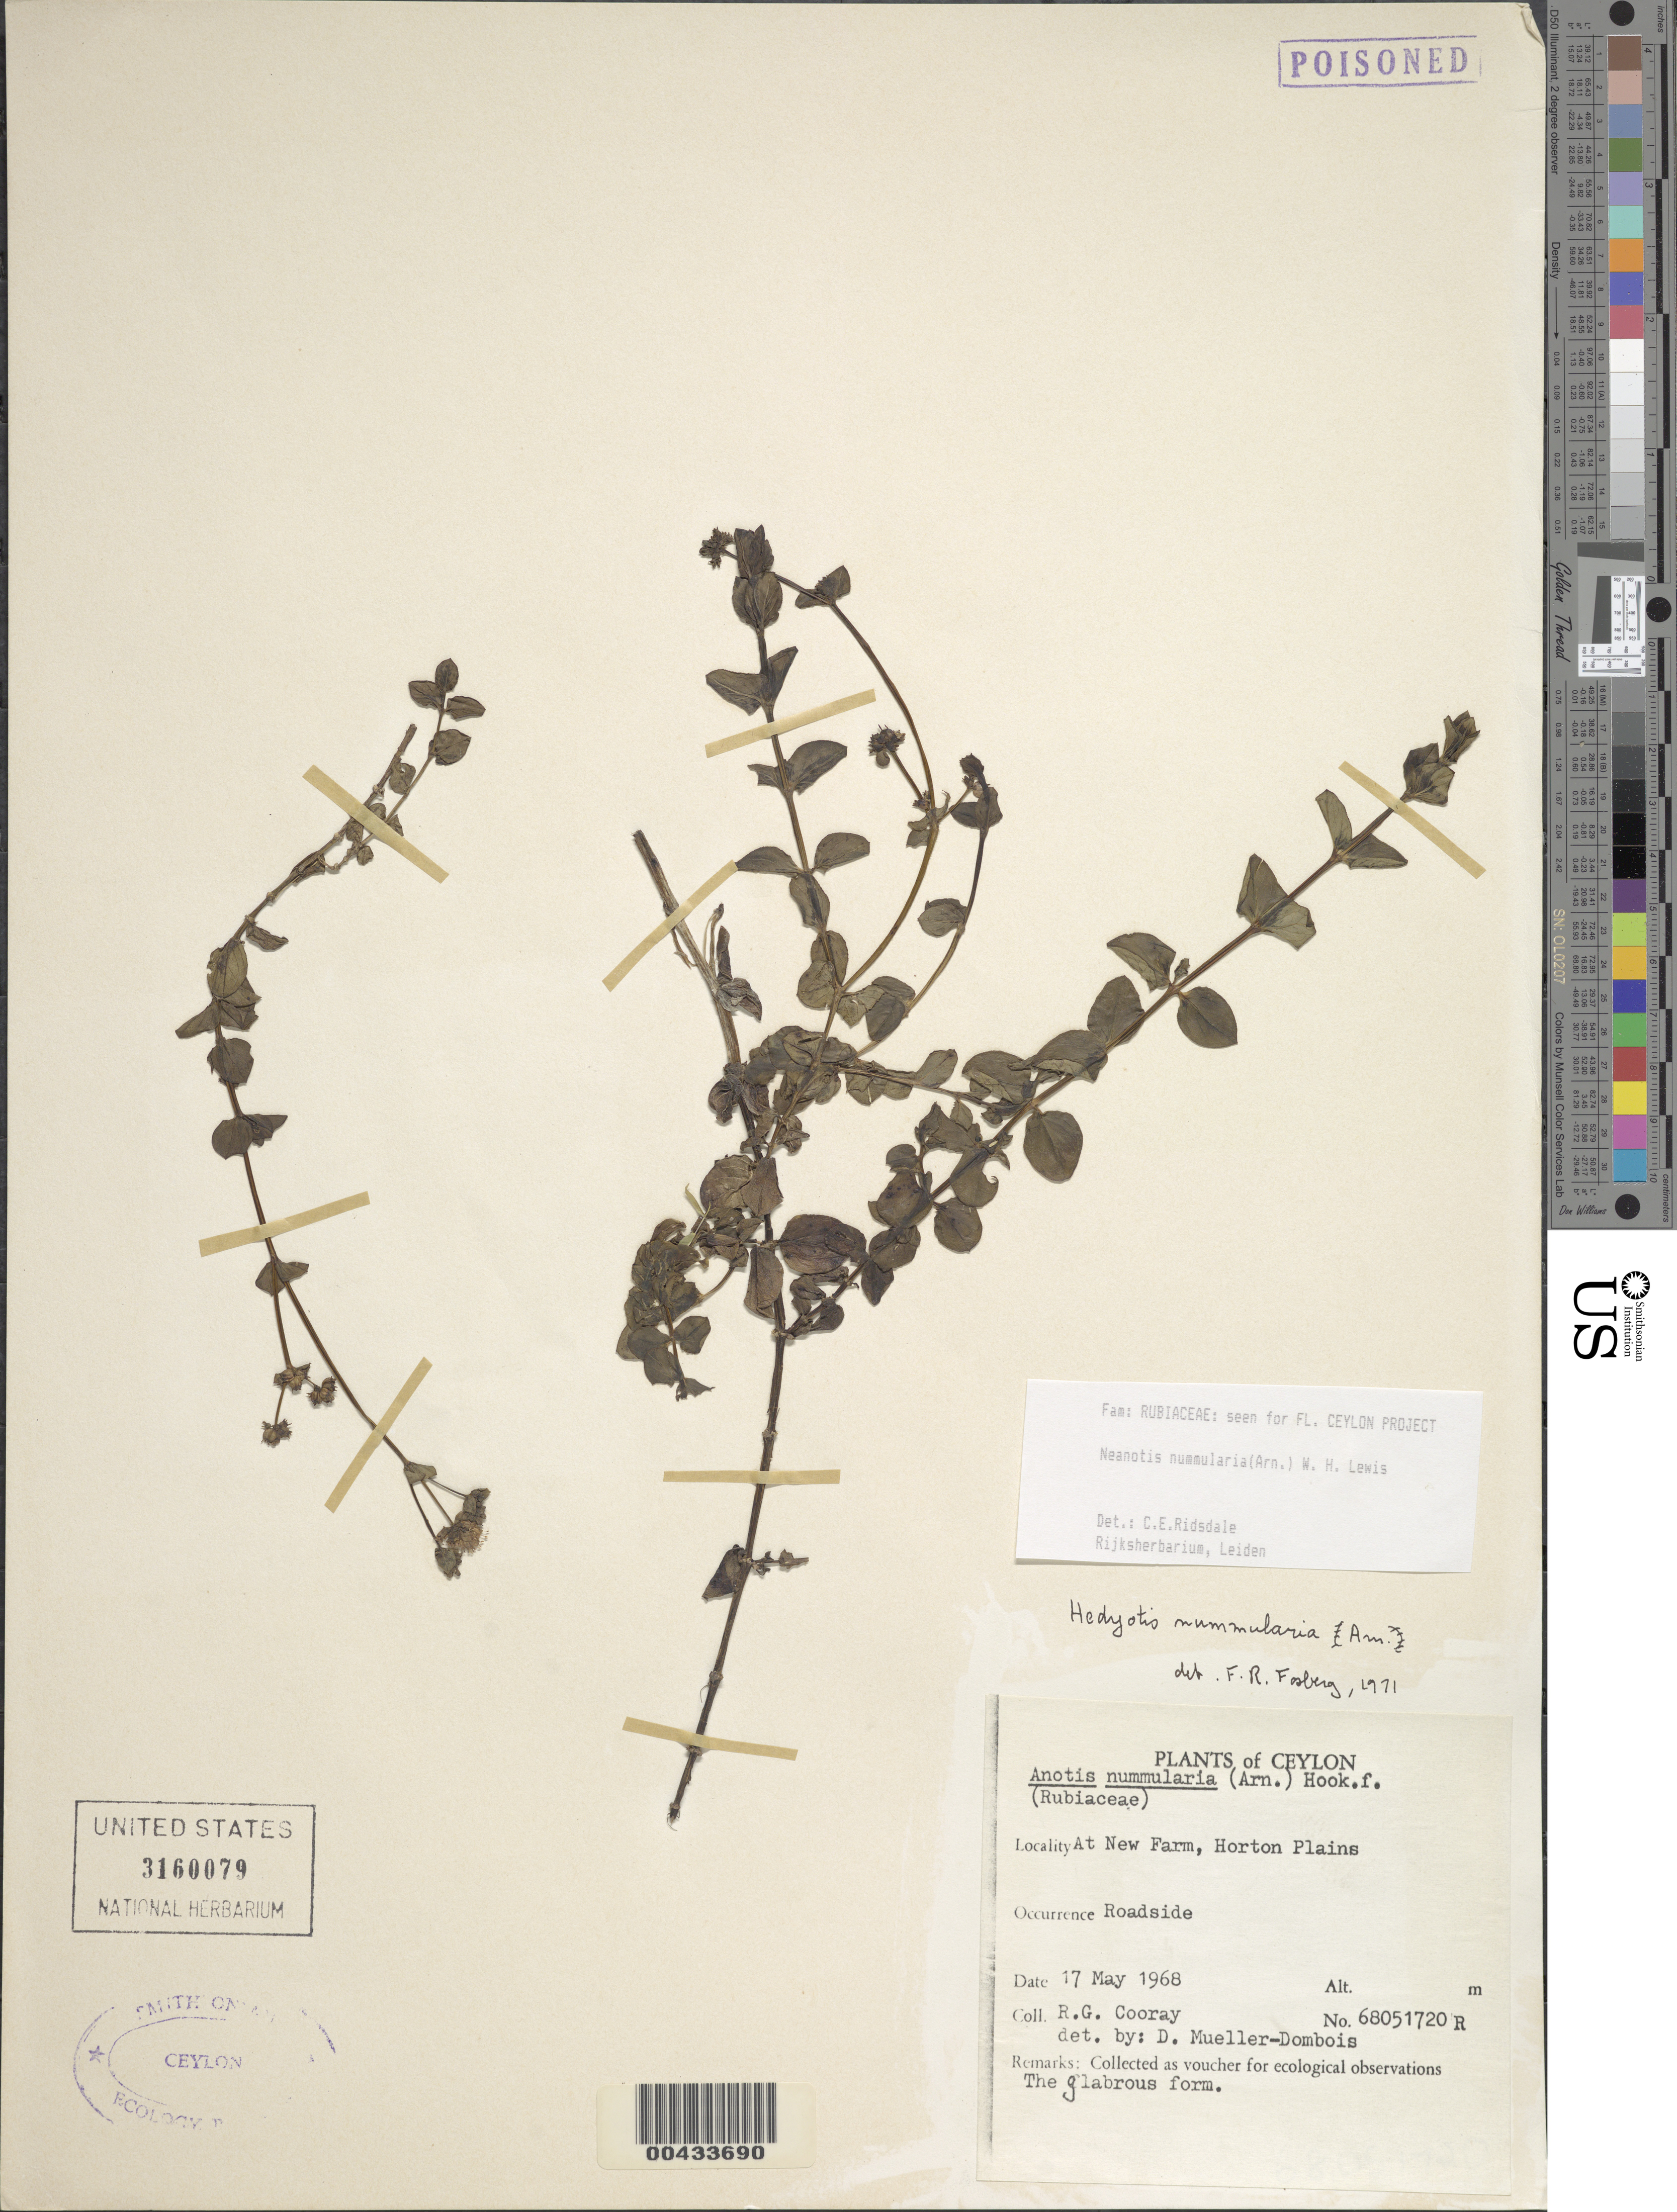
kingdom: Plantae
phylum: Tracheophyta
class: Magnoliopsida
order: Gentianales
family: Rubiaceae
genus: Neanotis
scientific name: Neanotis nummularia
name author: (Arn.) W.H. Lewis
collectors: R. Cooray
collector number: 68051720R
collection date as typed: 17 May 1968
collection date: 1968-05-17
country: Sri Lanka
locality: Horton Plains, at New Farm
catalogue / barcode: US 3160079